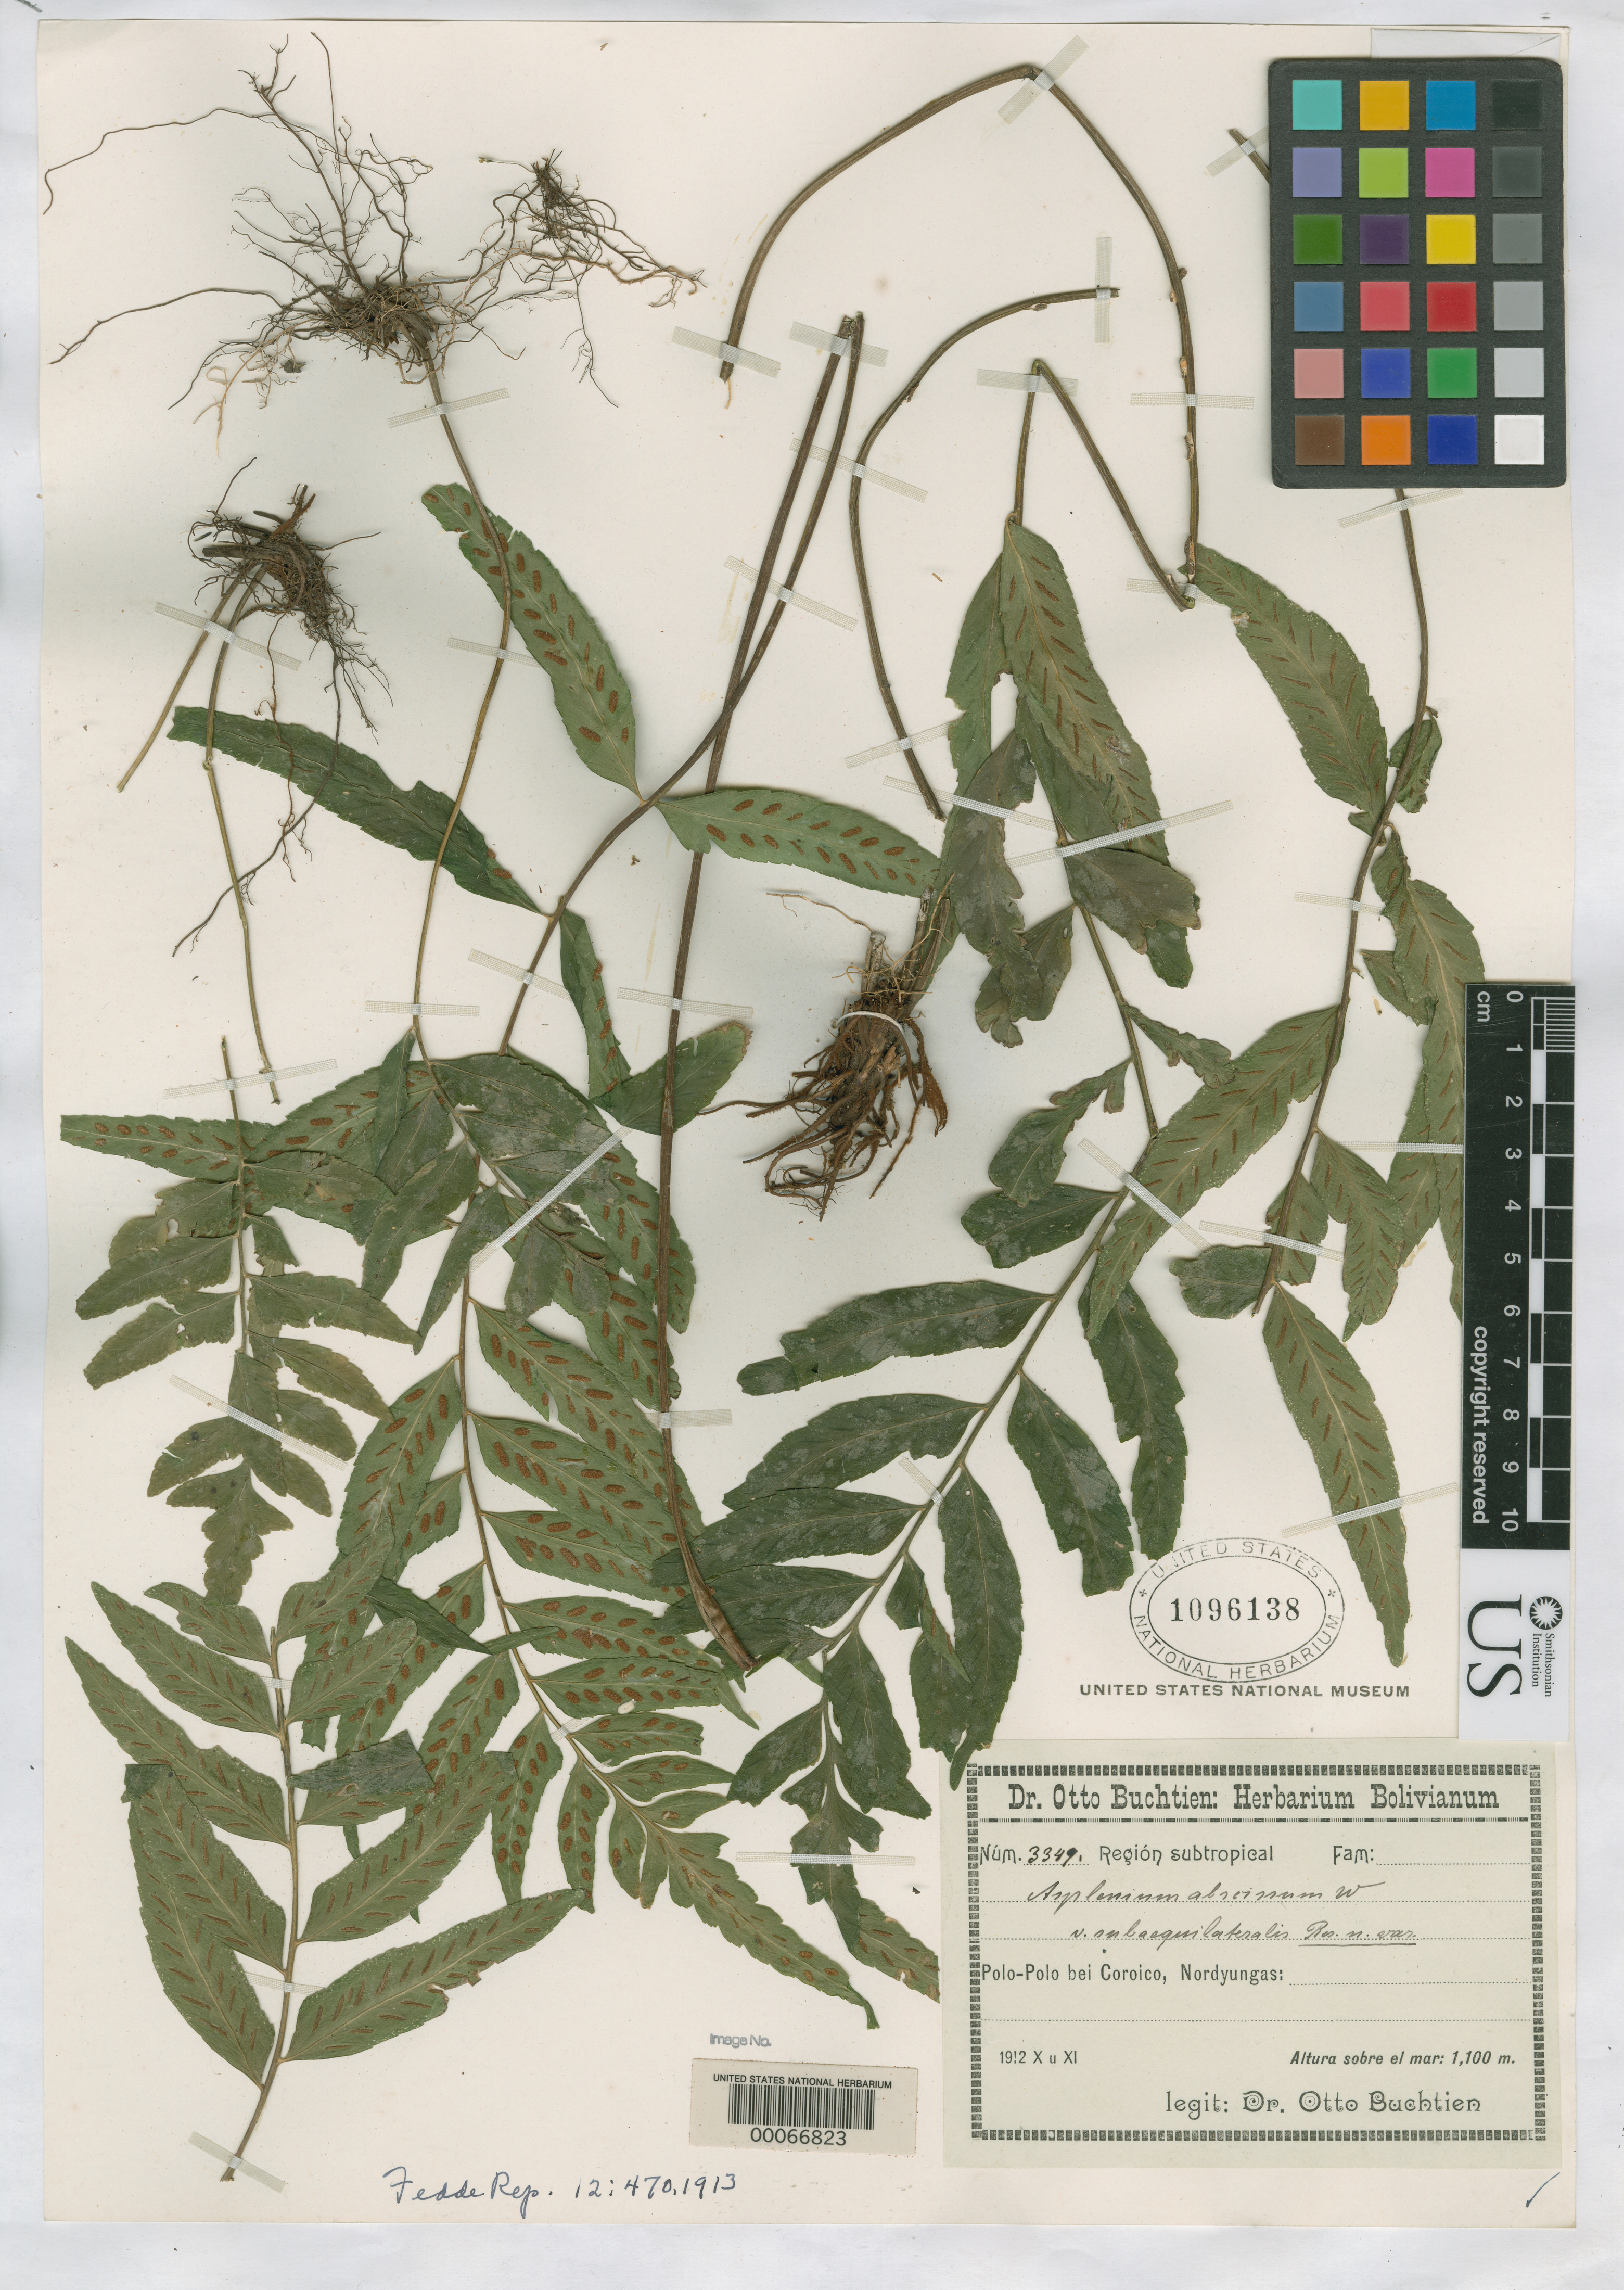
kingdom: Plantae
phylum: Tracheophyta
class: Polypodiopsida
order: Polypodiales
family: Aspleniaceae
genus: Asplenium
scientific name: Asplenium abscissum var. subaequilaterale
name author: Rosenst.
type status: Isotype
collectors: O. Buchtien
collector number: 3349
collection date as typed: Oct 1912 to -- Nov 1912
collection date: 1912-10/1912-11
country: Bolivia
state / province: La Paz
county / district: Nor Yungas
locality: Yungas, Polo-Polo prope Coroico.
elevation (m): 900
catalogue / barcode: US 1096138